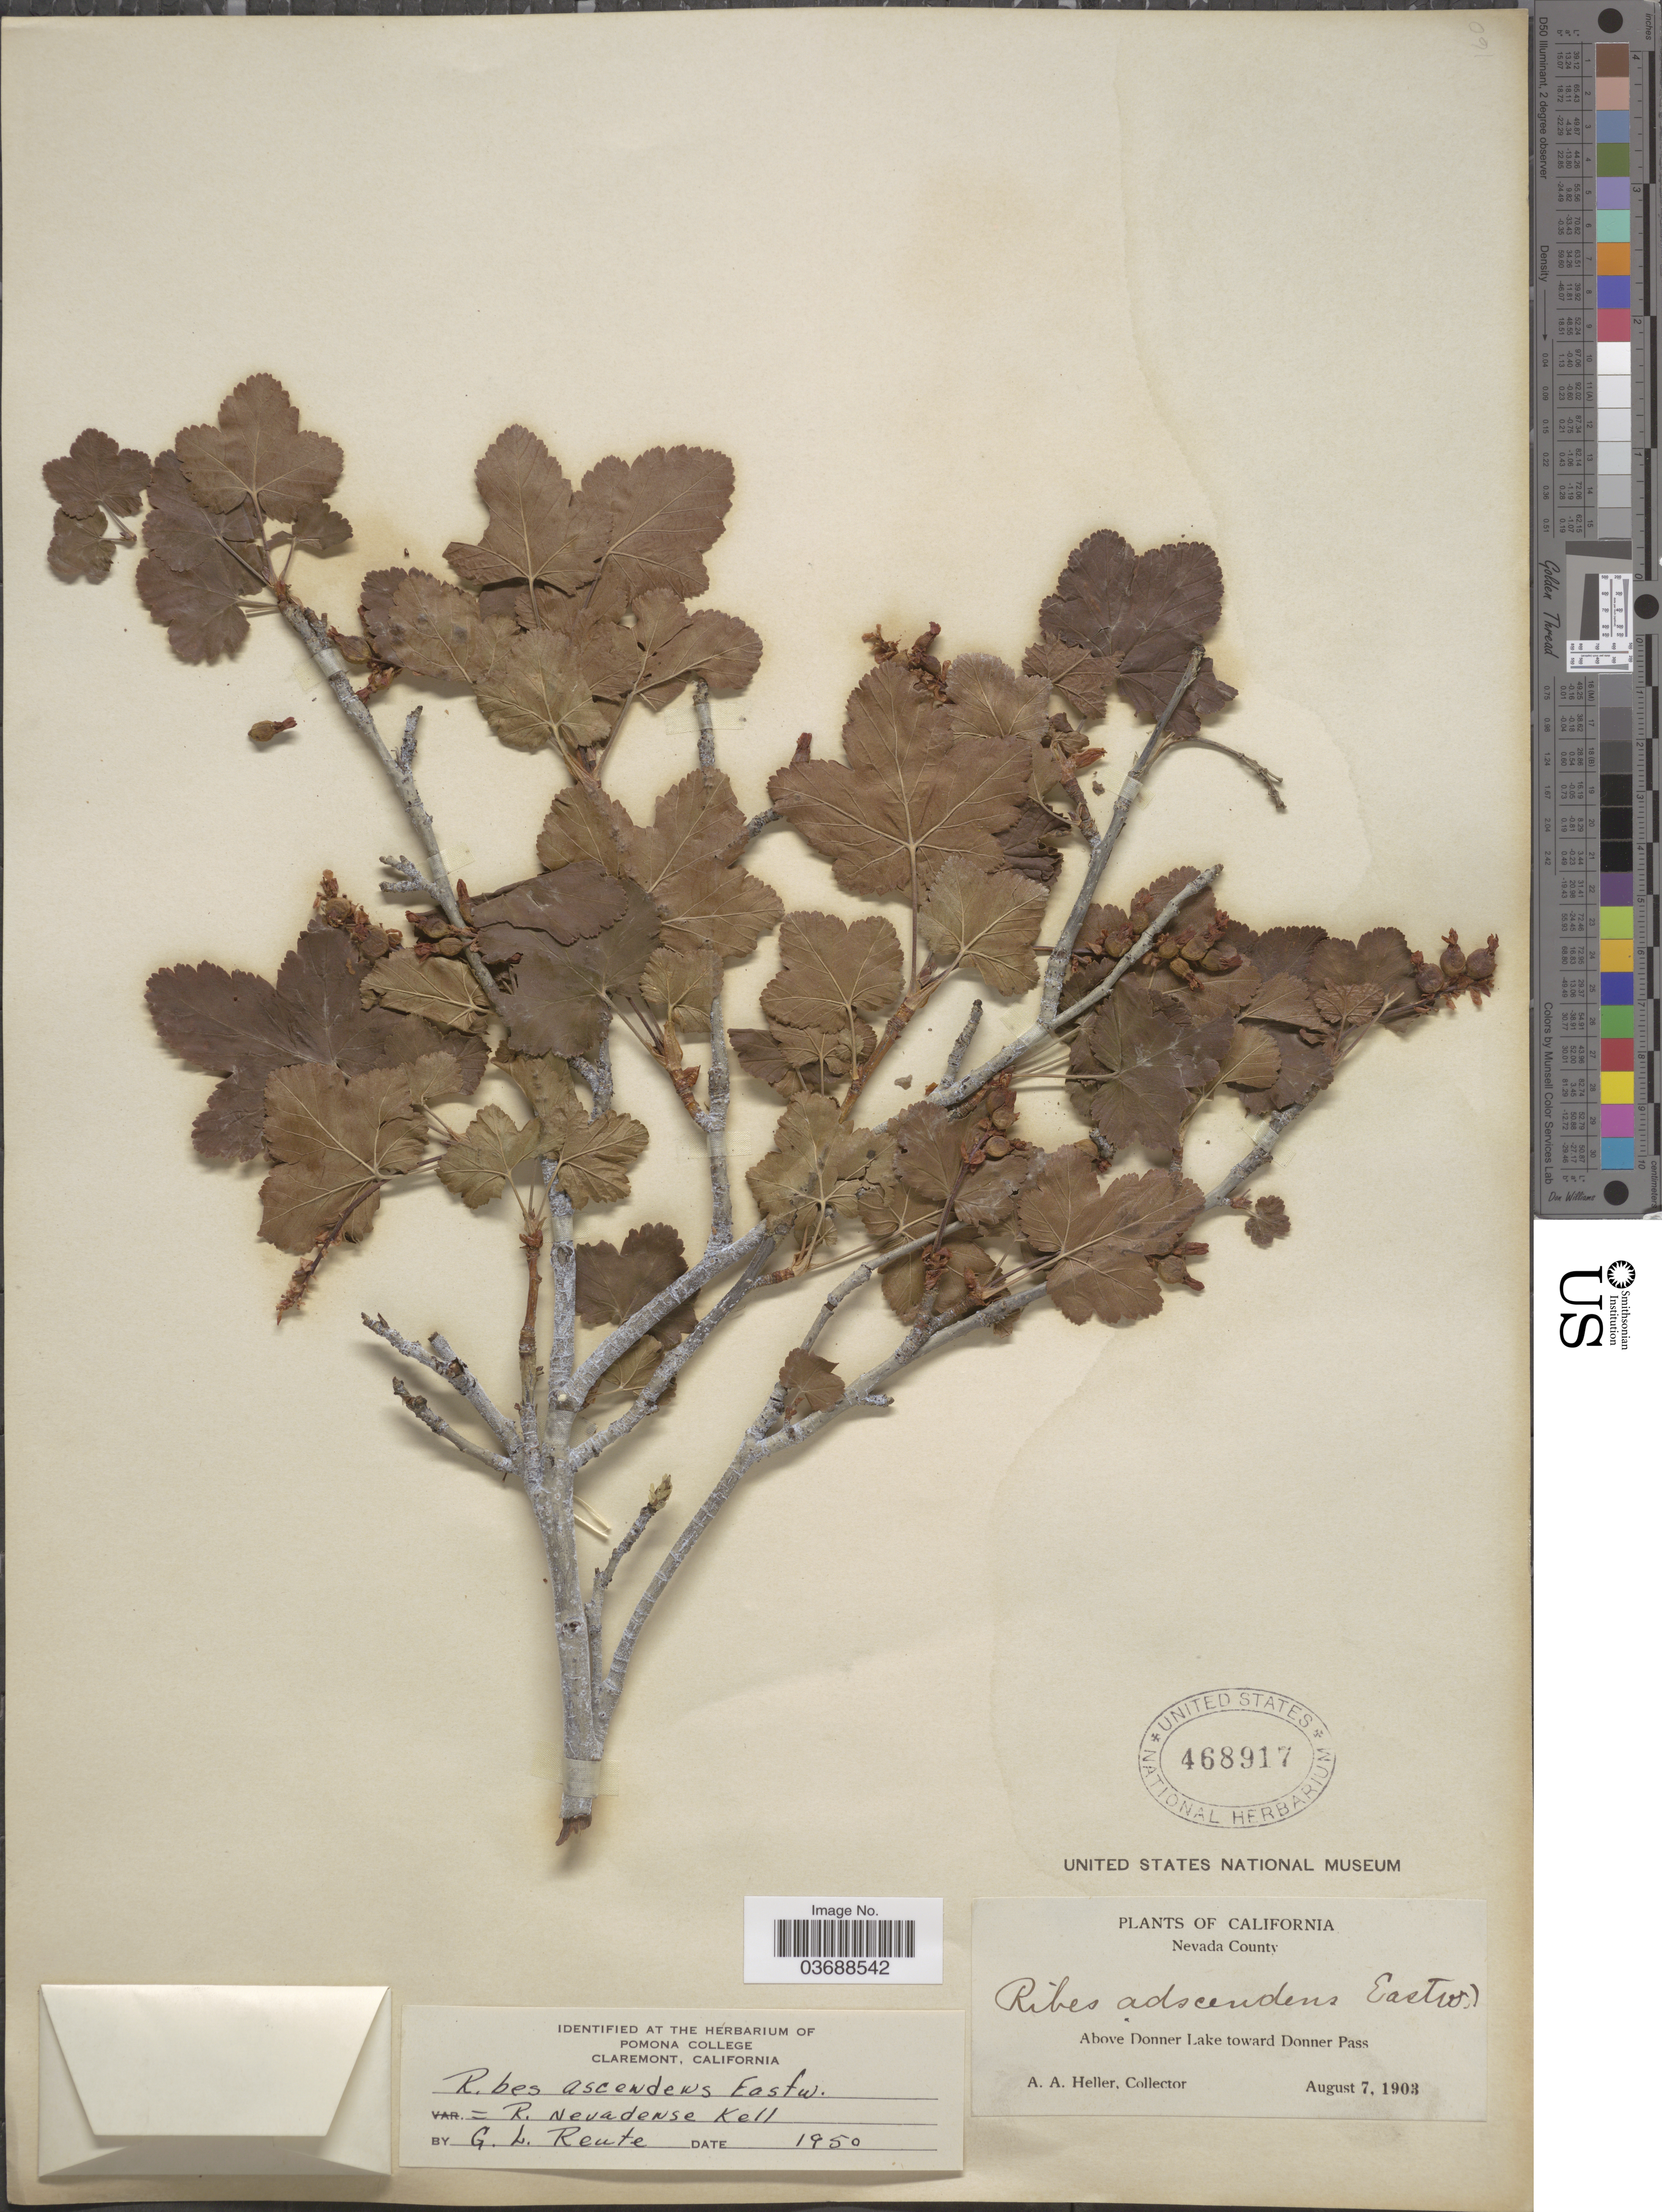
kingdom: Plantae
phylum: Tracheophyta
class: Magnoliopsida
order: Saxifragales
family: Grossulariaceae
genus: Ribes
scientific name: Ribes nevadense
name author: Kellogg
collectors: A. A. Heller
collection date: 1903-08-07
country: United States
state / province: California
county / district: Nevada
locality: Nevada County. Above Donner Lake toward Donner Pass.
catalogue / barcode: US 468917